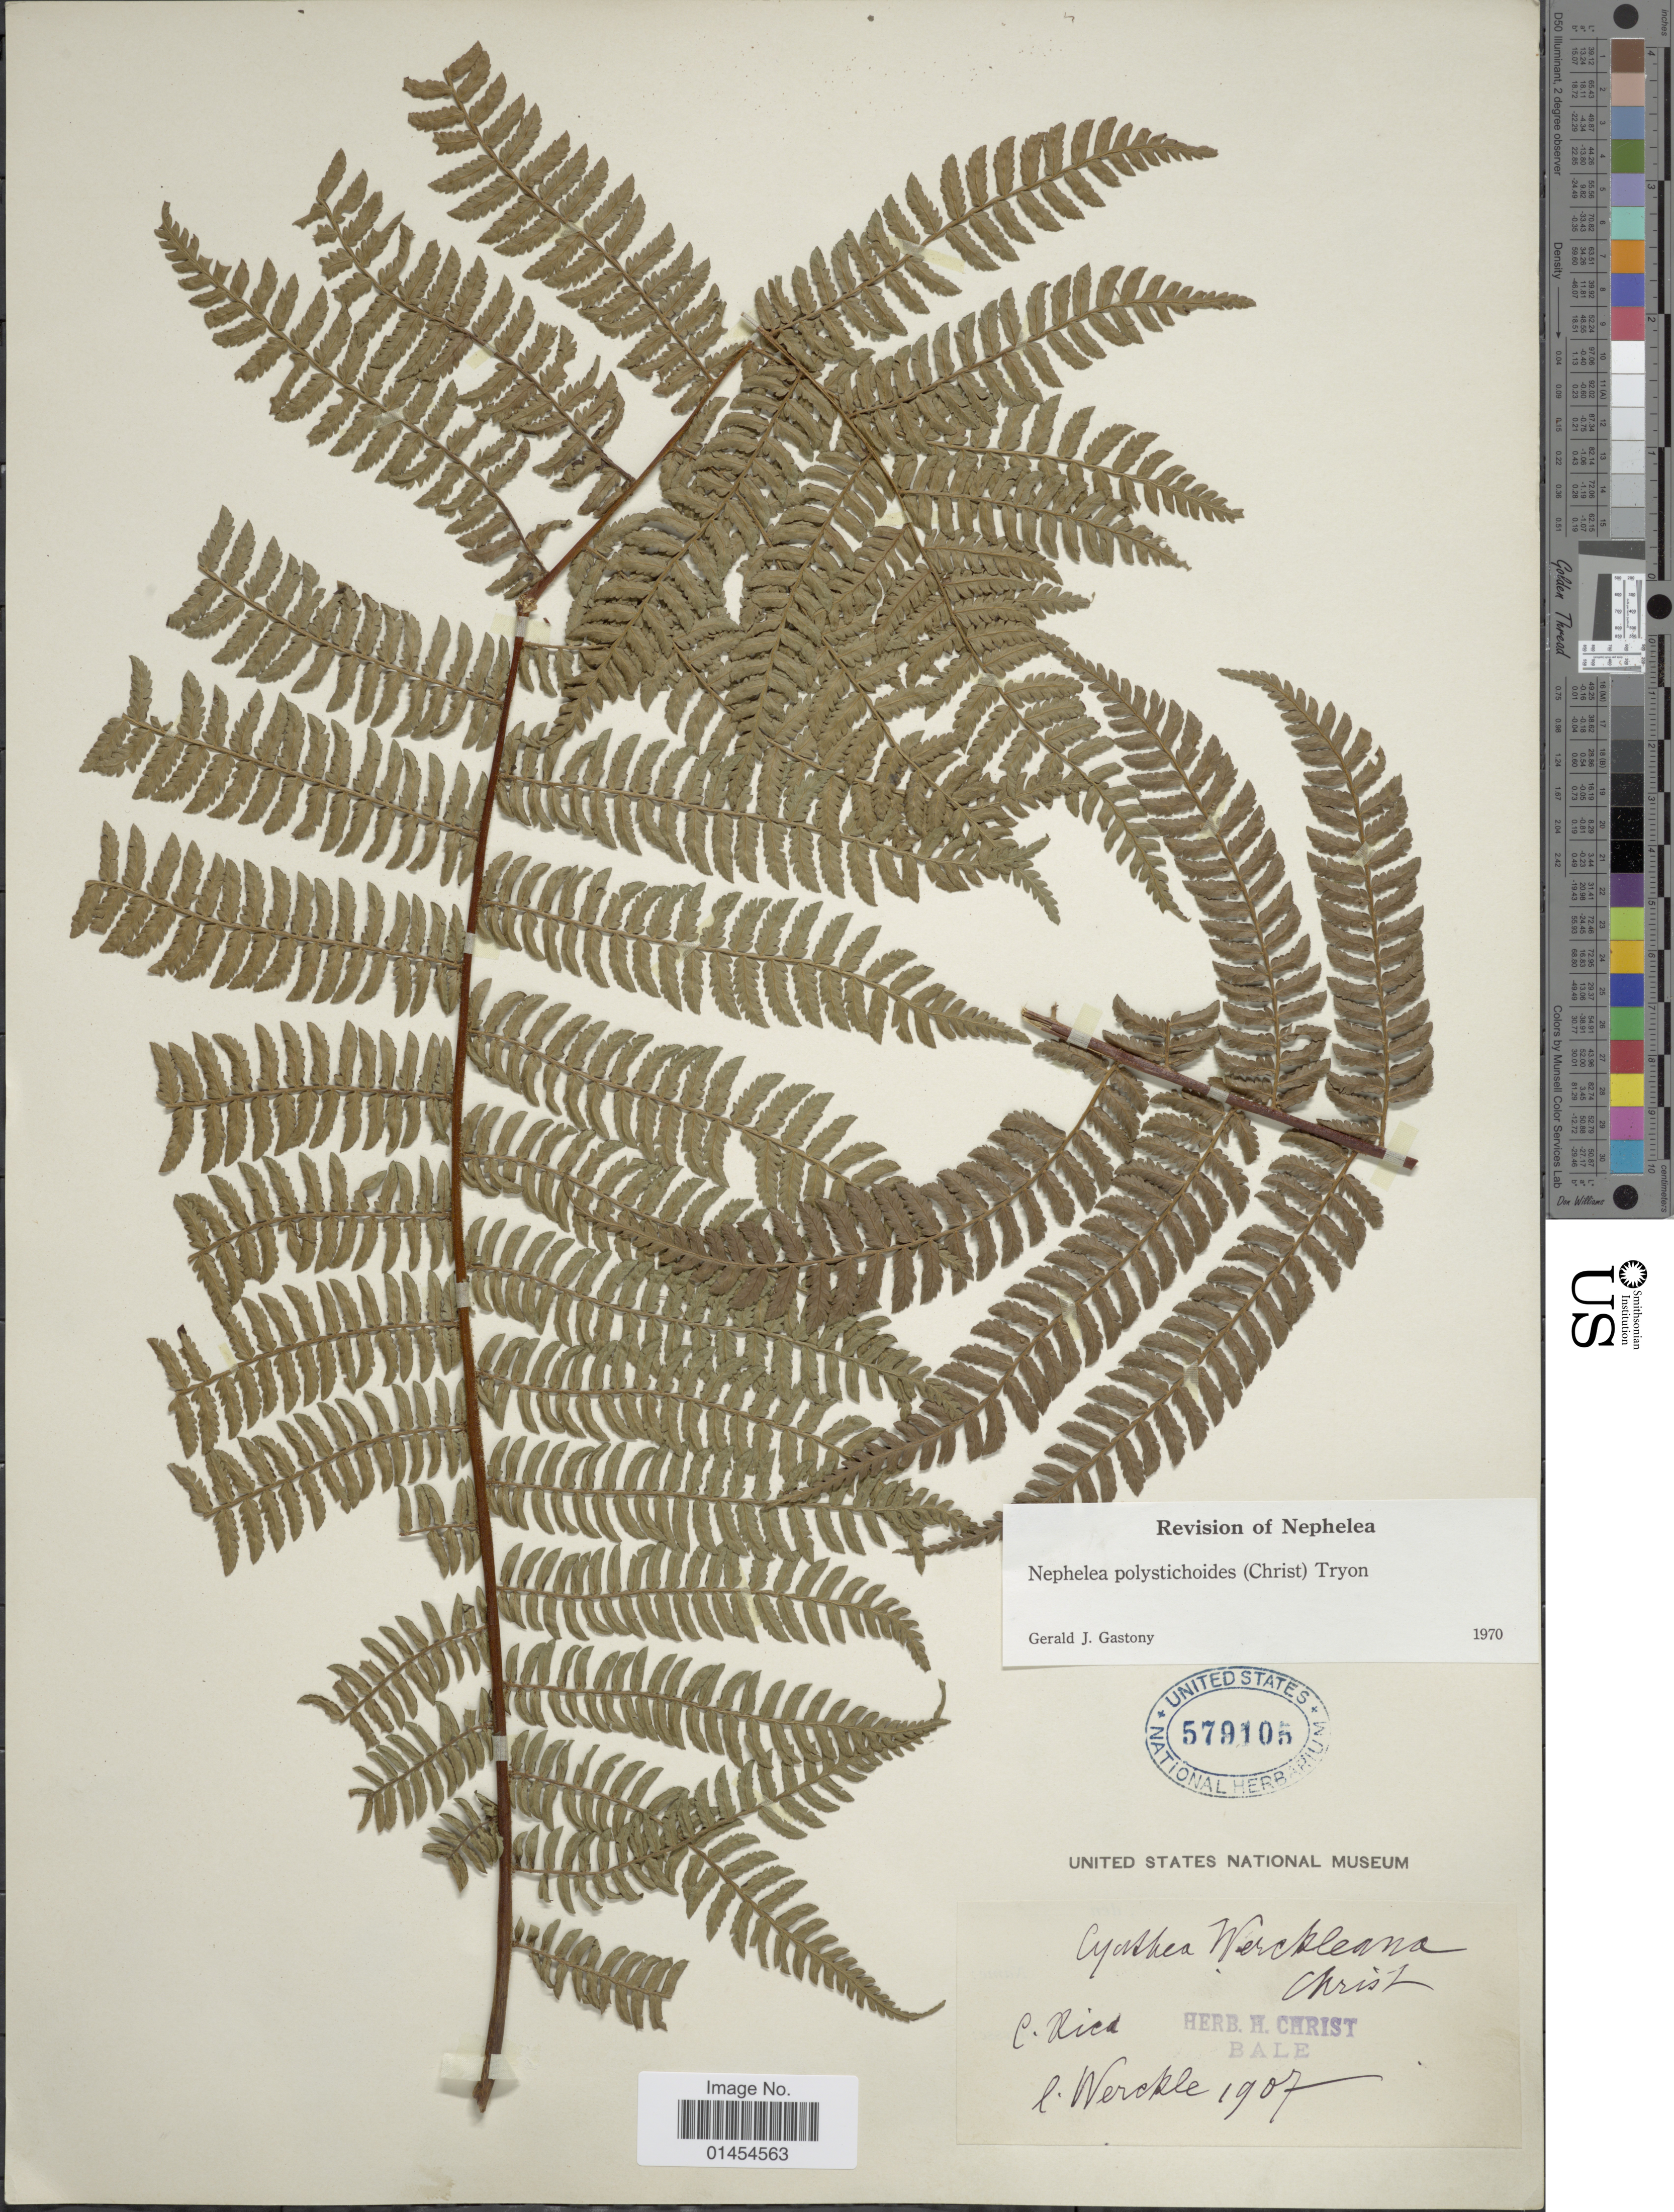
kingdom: Plantae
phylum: Tracheophyta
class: Polypodiopsida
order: Cyatheales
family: Cyatheaceae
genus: Alsophila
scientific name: Alsophila polystichoides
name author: Christ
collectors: C. Wercklé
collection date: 1907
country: Costa Rica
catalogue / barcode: US 579105